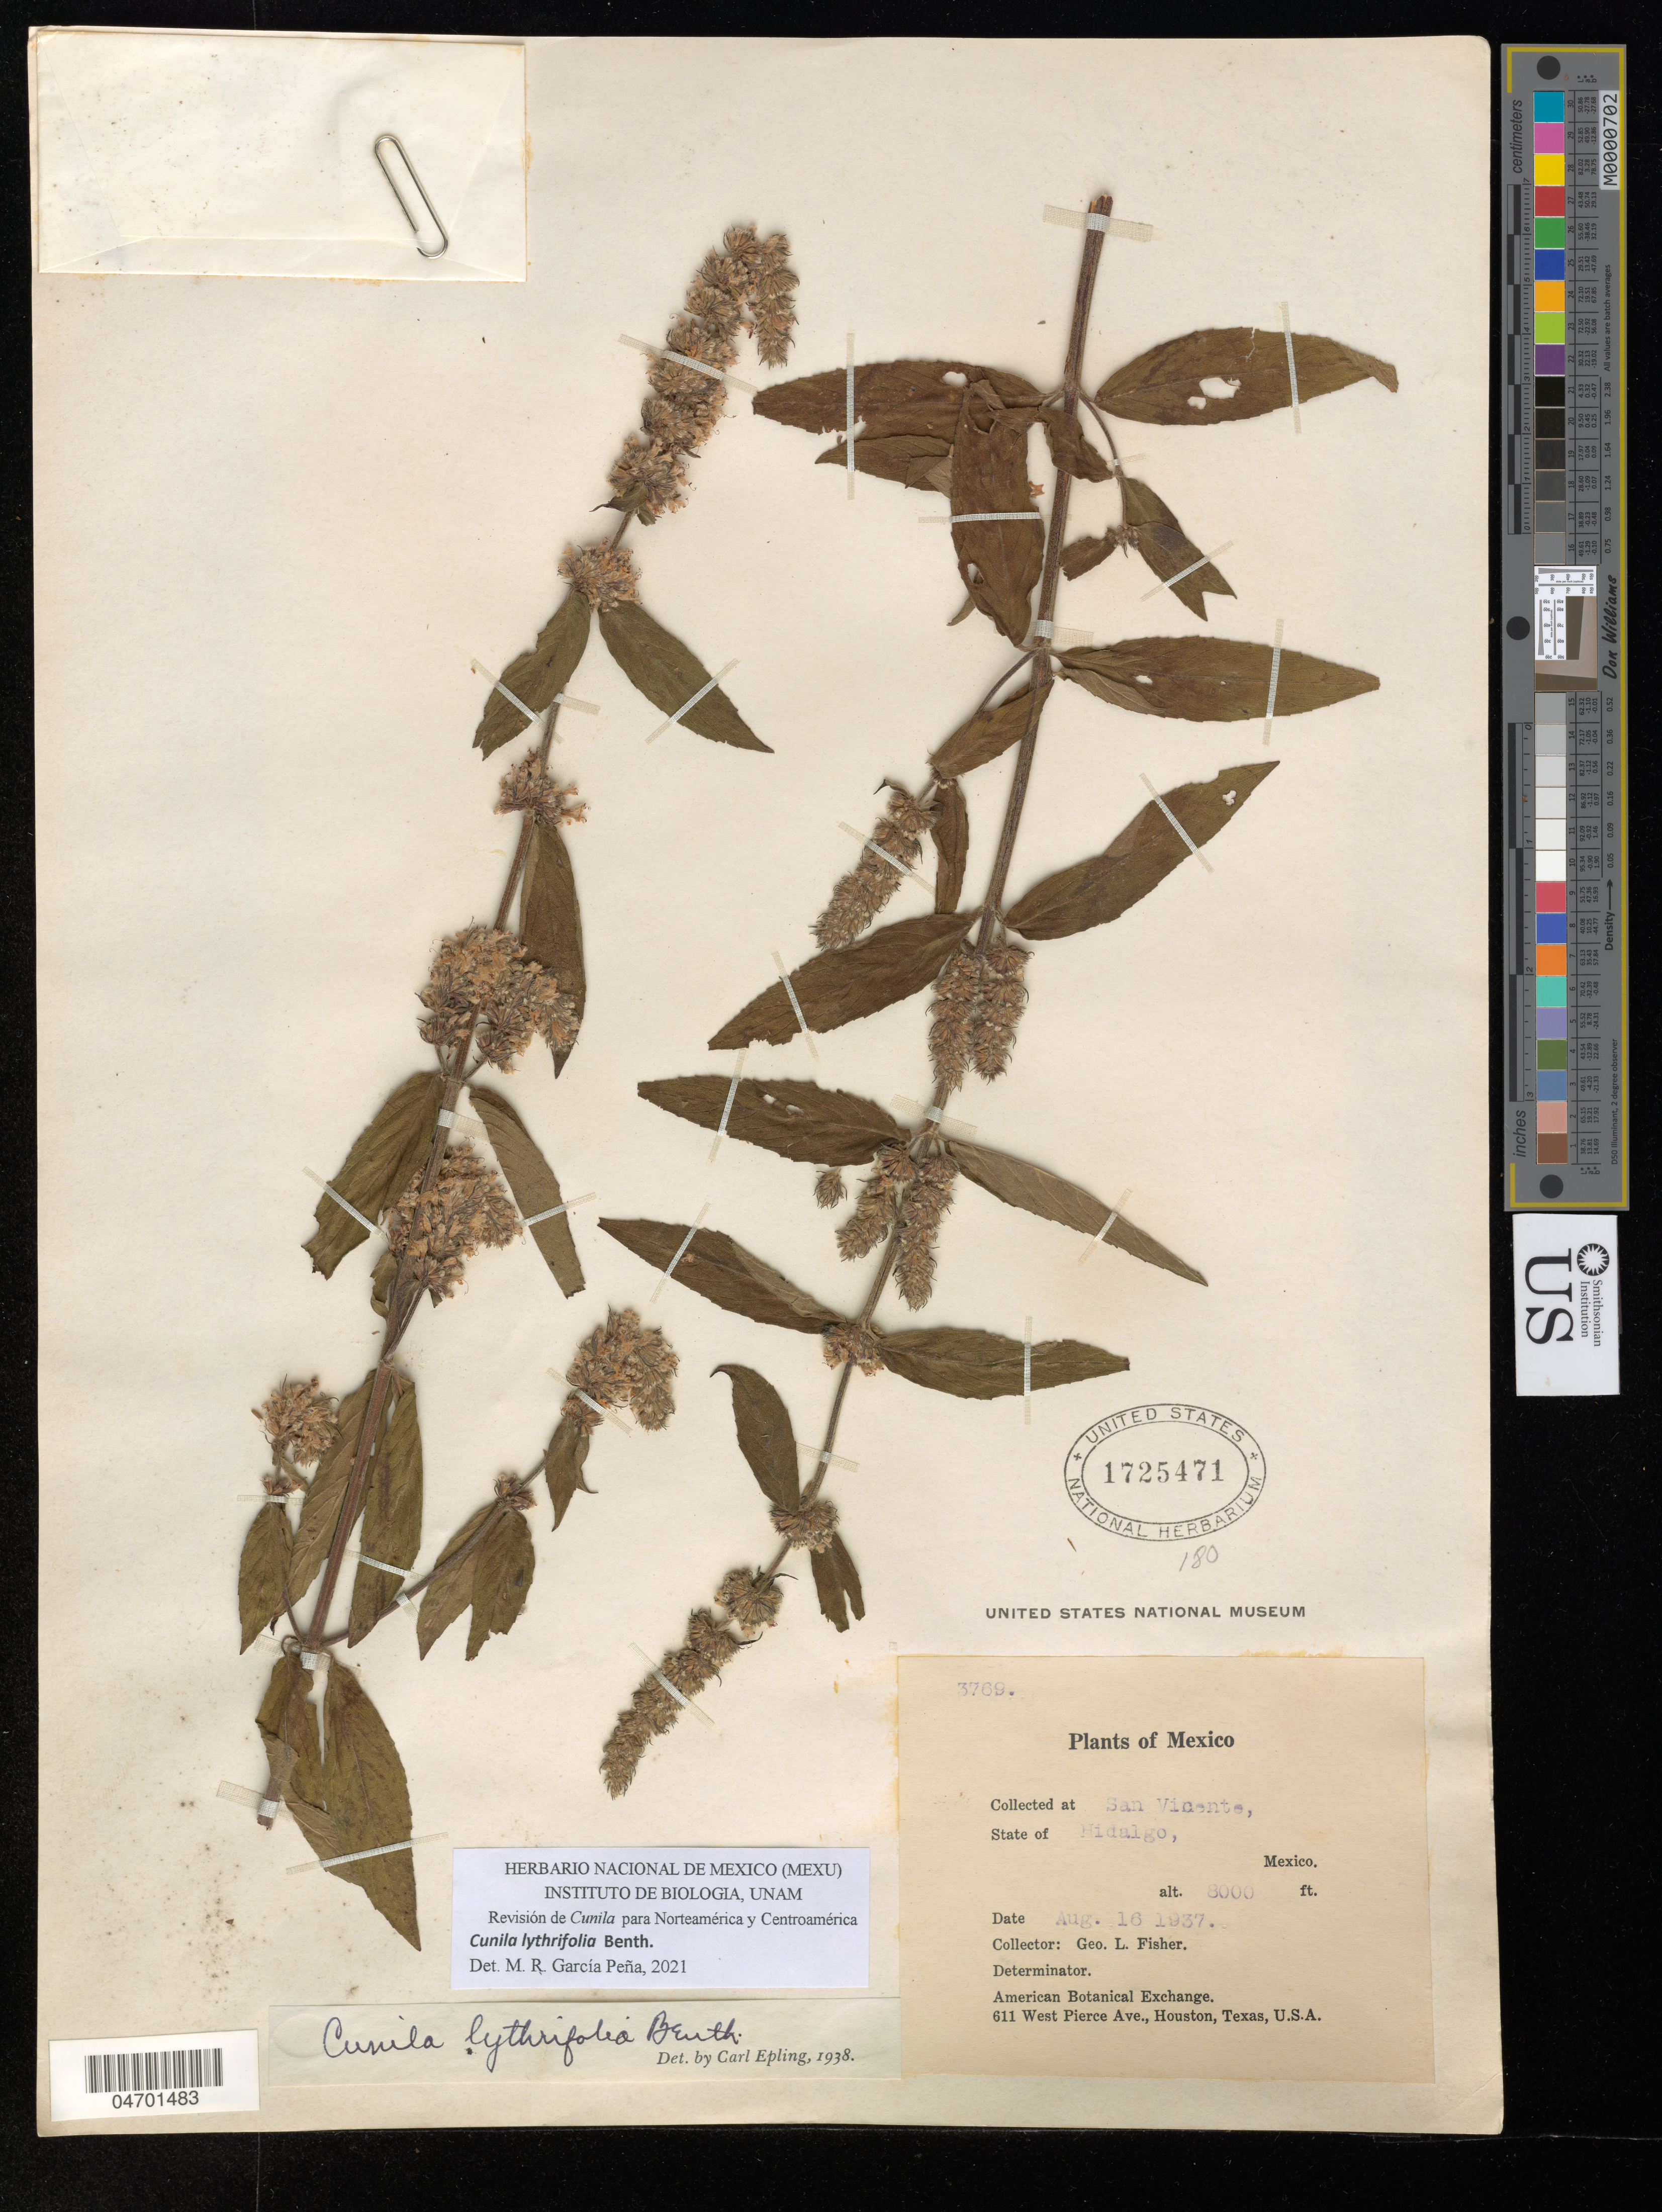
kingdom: Plantae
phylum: Tracheophyta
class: Magnoliopsida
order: Lamiales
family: Lamiaceae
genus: Cunila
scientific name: Cunila lythrifolia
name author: Benth.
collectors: G. L. Fisher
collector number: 3769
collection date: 1937-08-16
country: Mexico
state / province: Hidalgo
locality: San Vicente.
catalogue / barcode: US 1725471